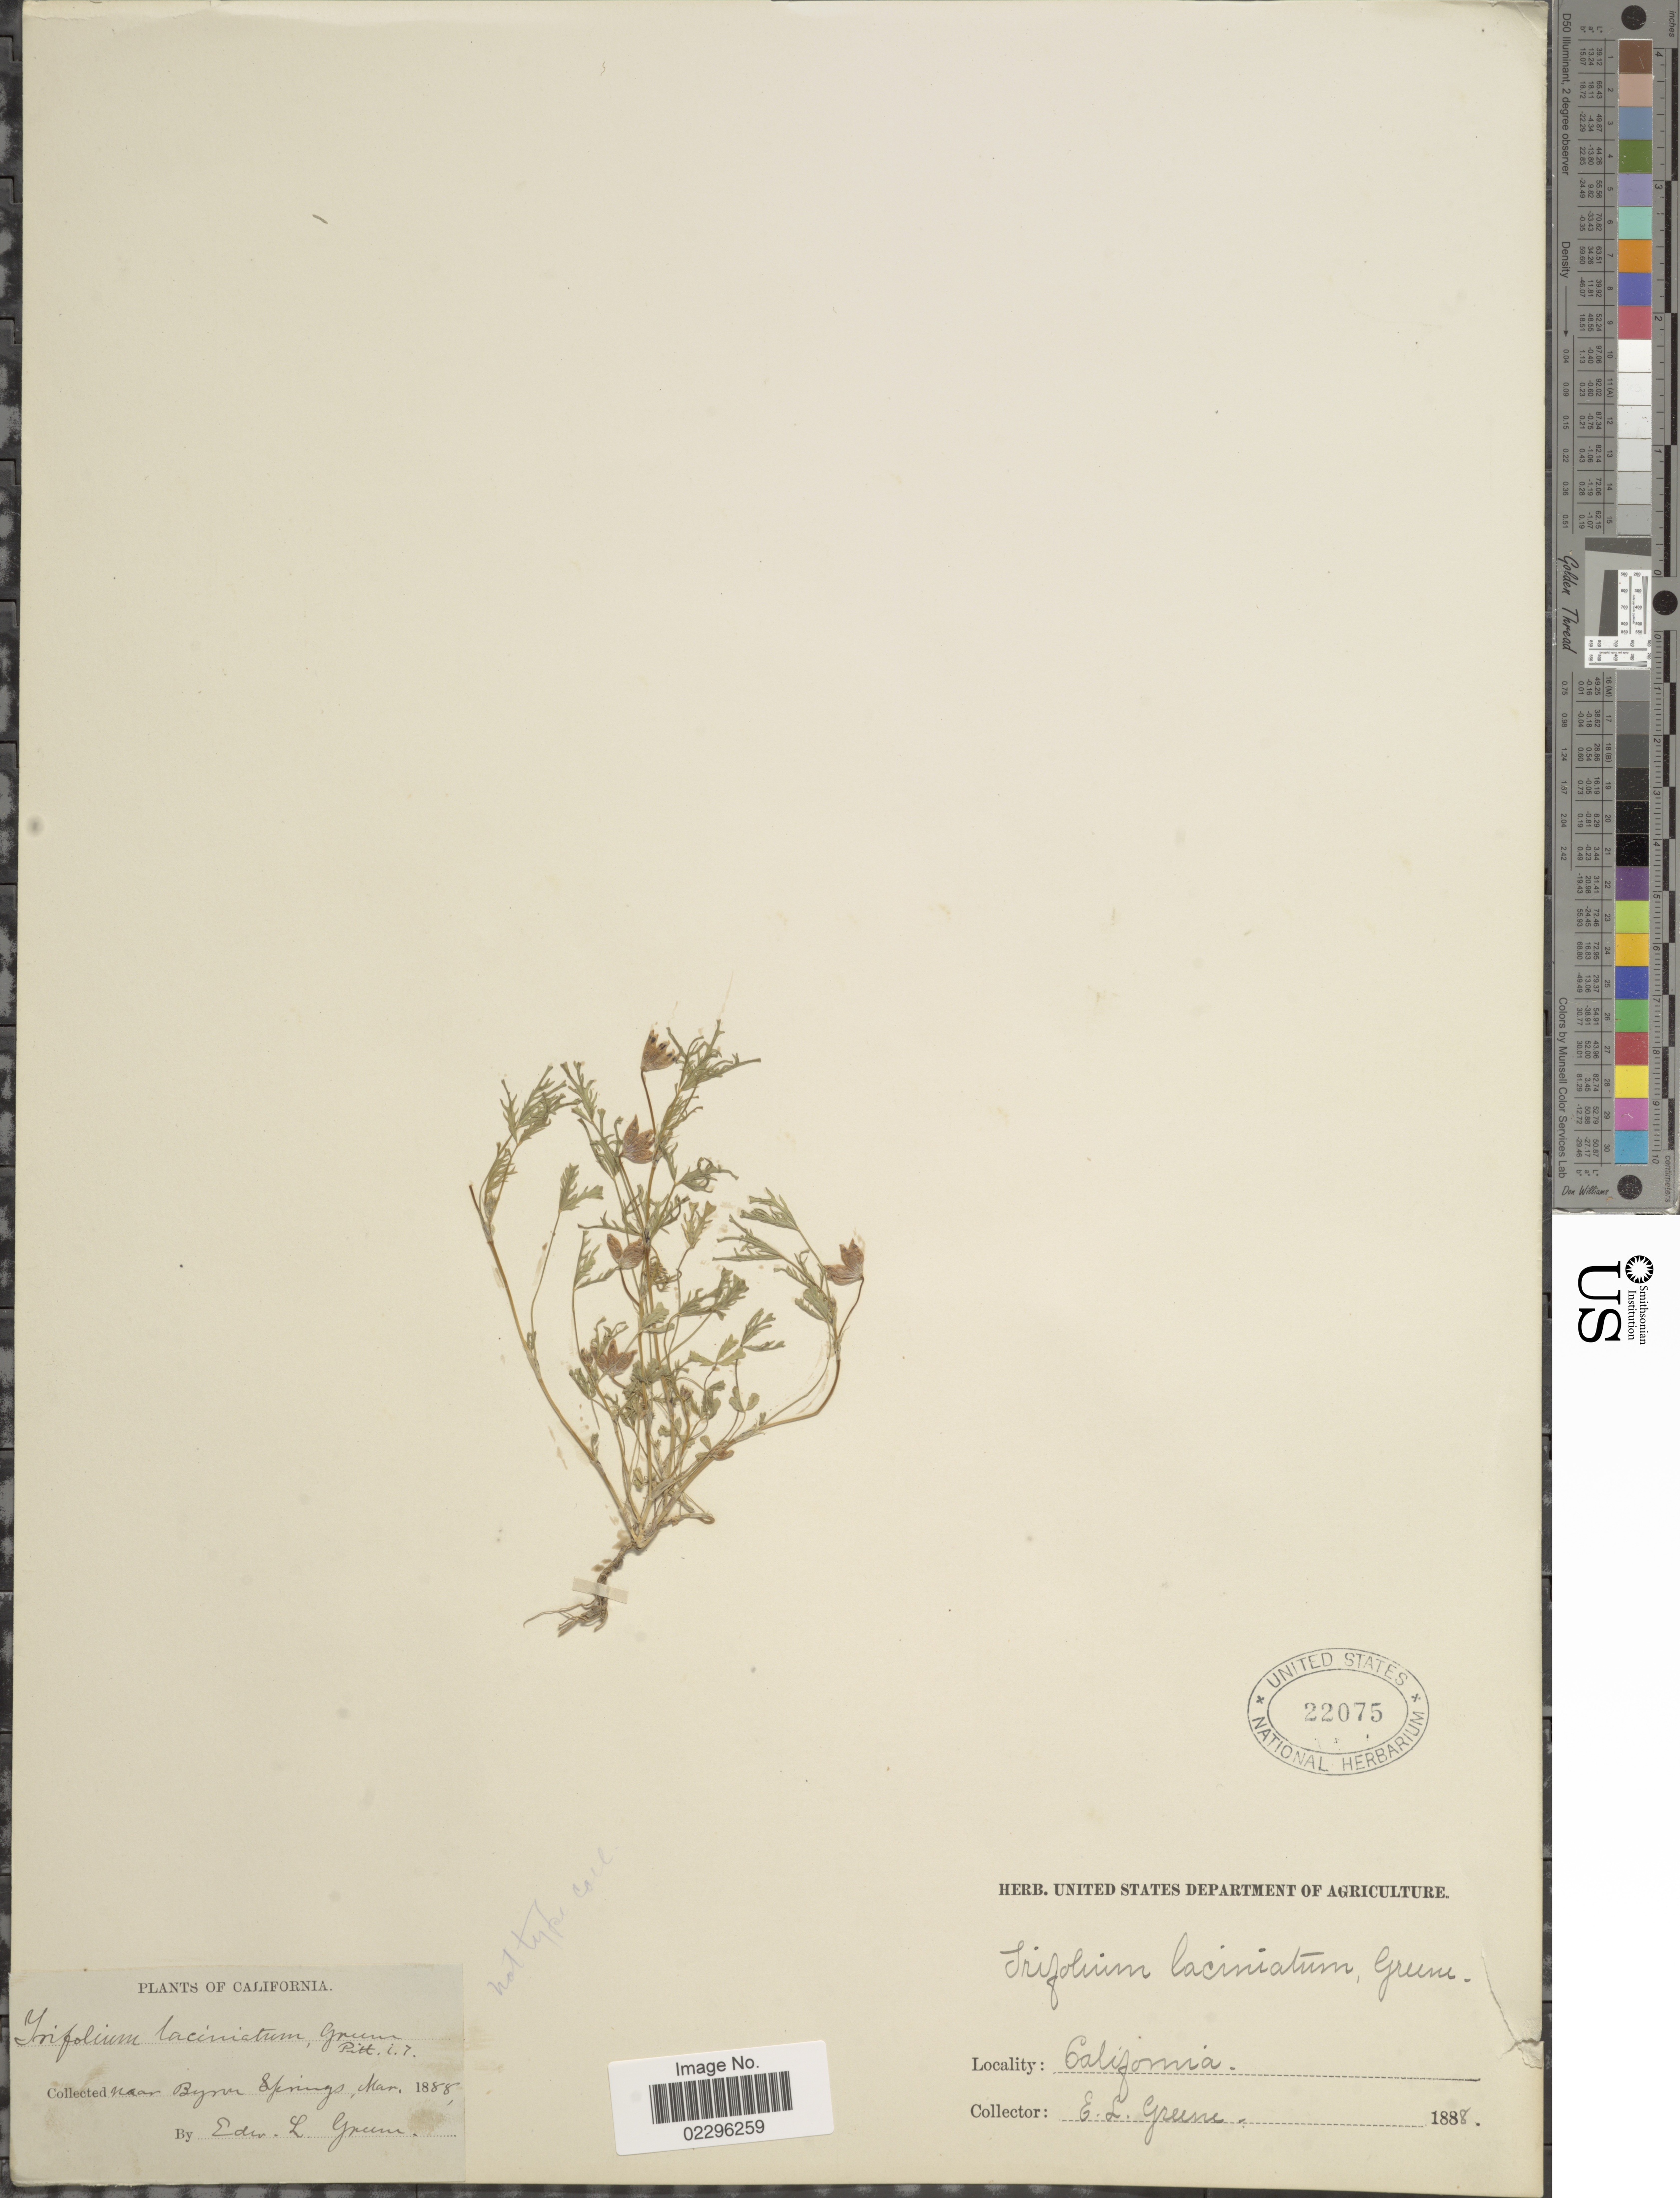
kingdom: Plantae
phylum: Tracheophyta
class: Magnoliopsida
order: Fabales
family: Fabaceae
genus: Trifolium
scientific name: Trifolium depauperatum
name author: Desv.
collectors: E. L. Greene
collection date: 1888-03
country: United States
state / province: California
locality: Near Byron Springs.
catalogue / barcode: US 22075